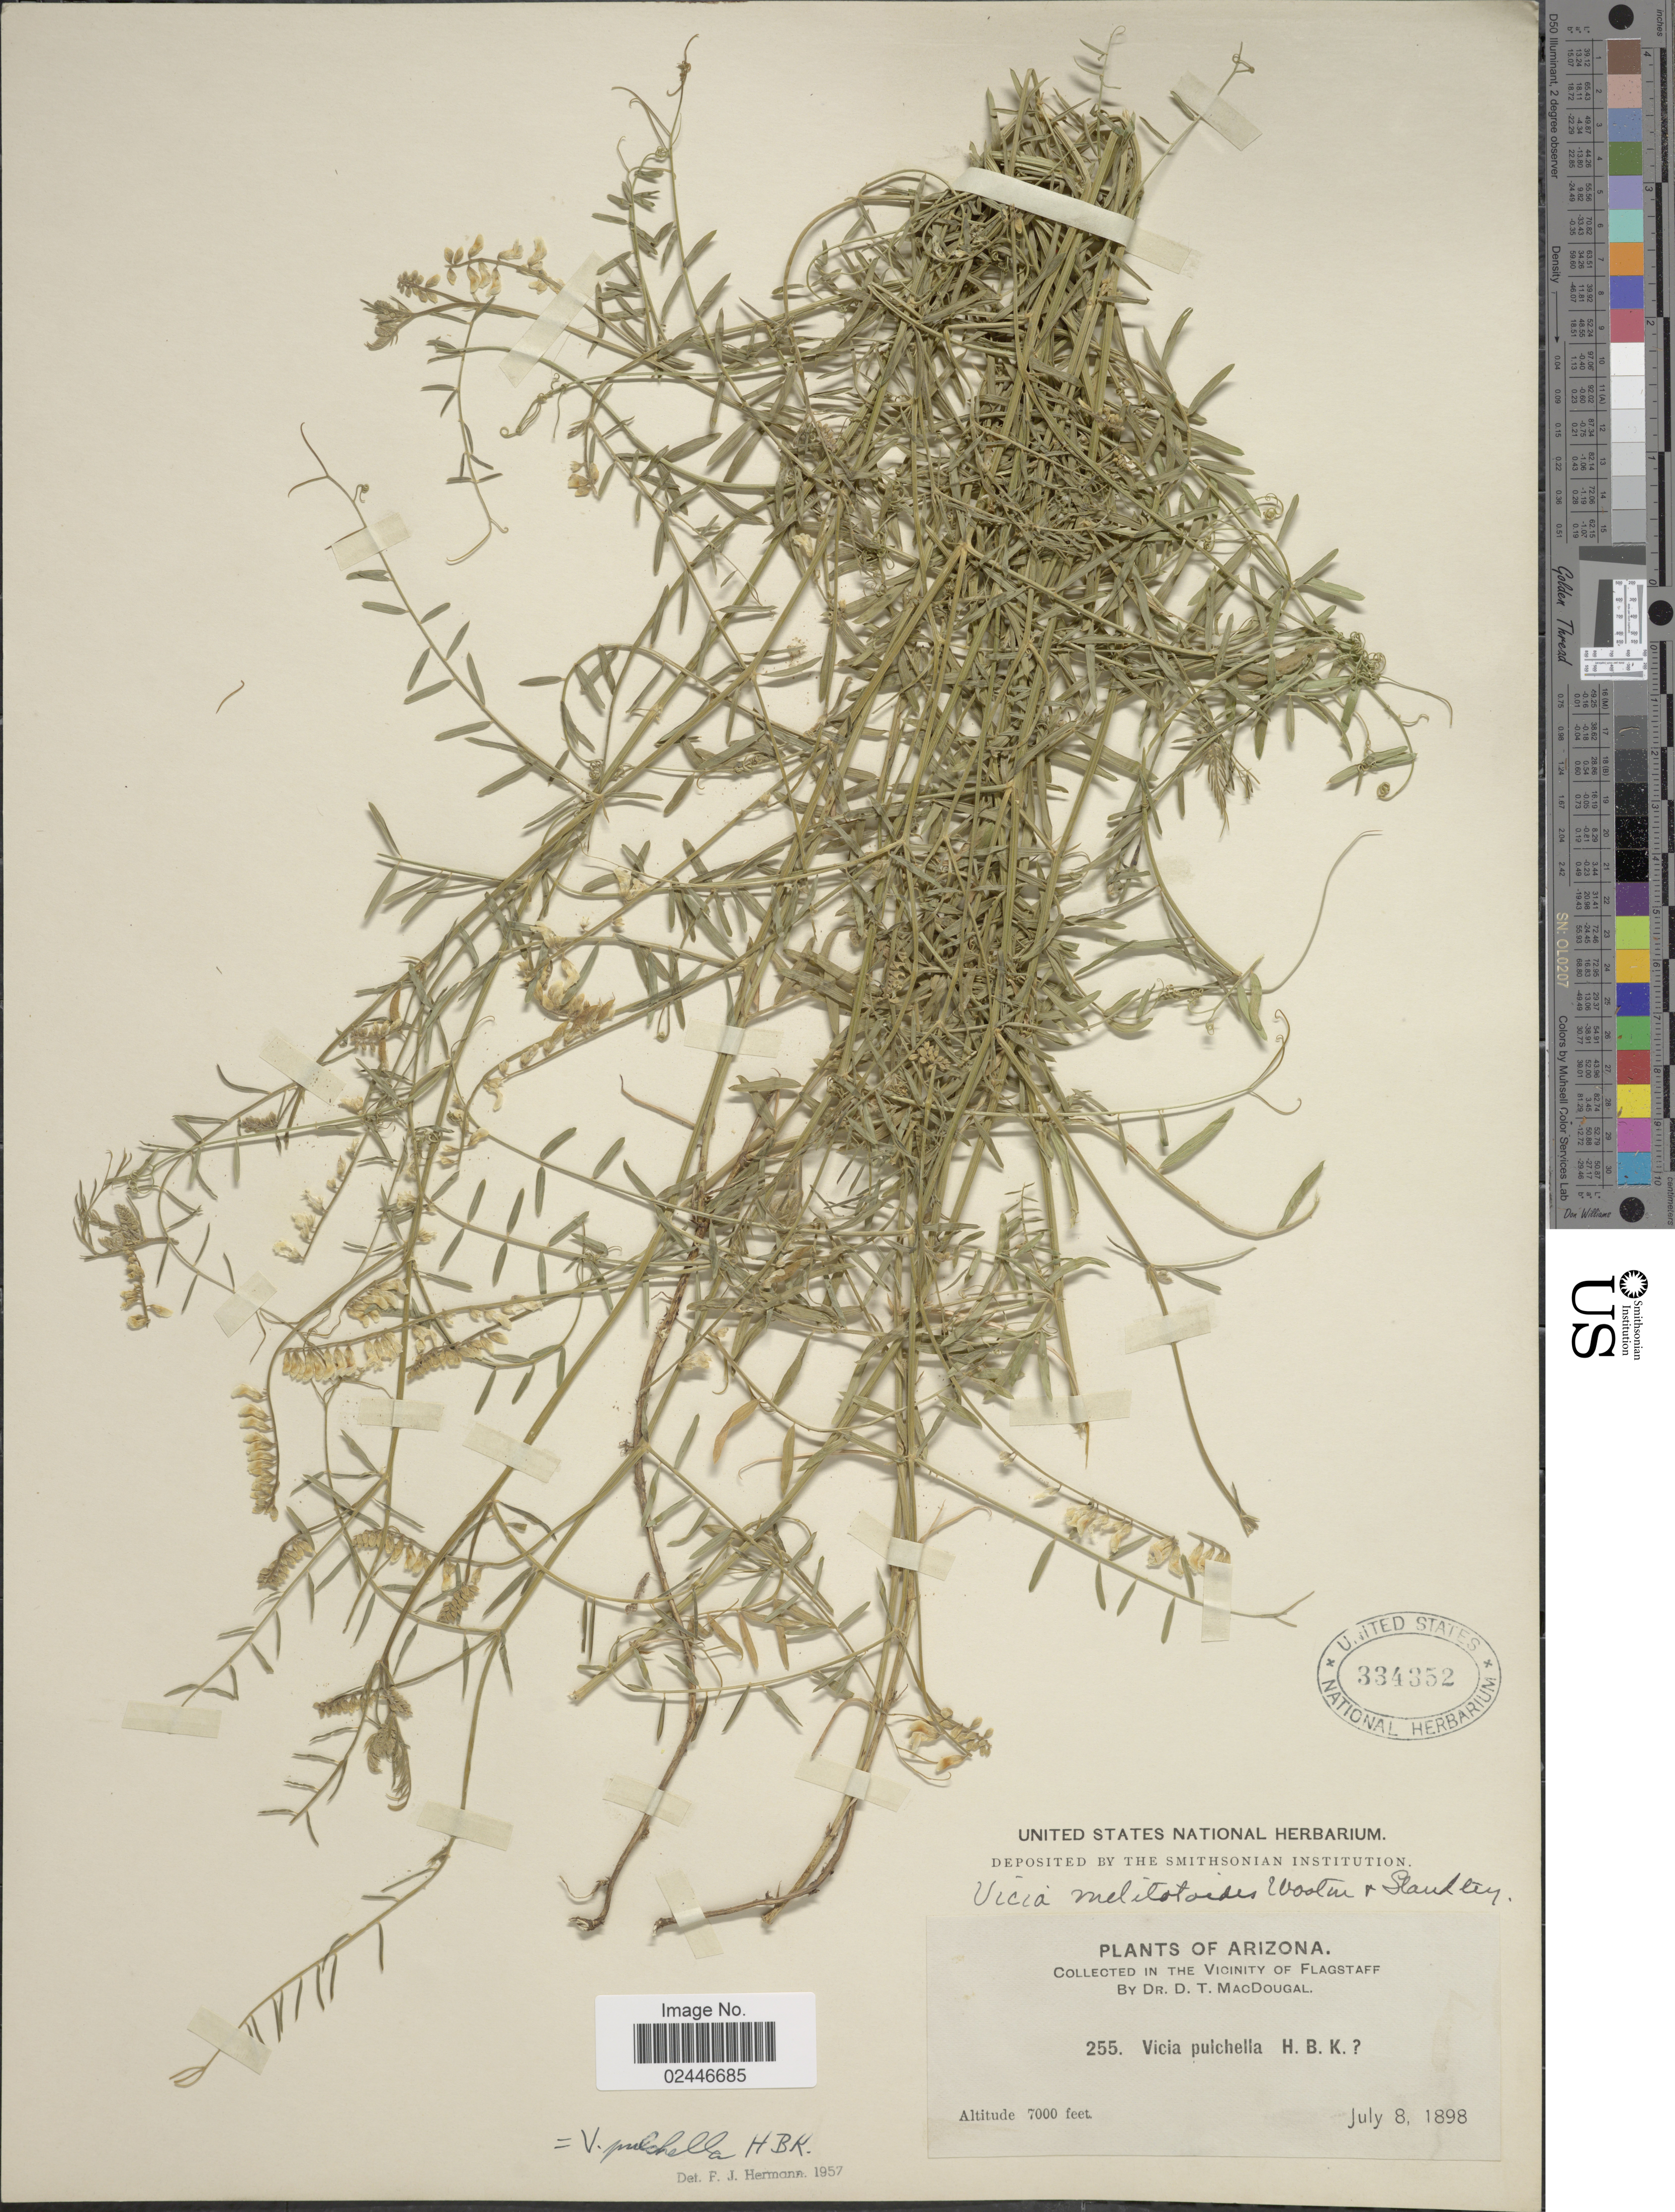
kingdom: Plantae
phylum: Tracheophyta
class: Magnoliopsida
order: Fabales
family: Fabaceae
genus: Vicia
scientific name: Vicia pulchella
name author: Kunth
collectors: D. T. MacDougal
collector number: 255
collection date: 1898-07-08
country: United States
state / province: Arizona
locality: Vicinity of Flagstaff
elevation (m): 2134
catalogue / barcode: US 334352